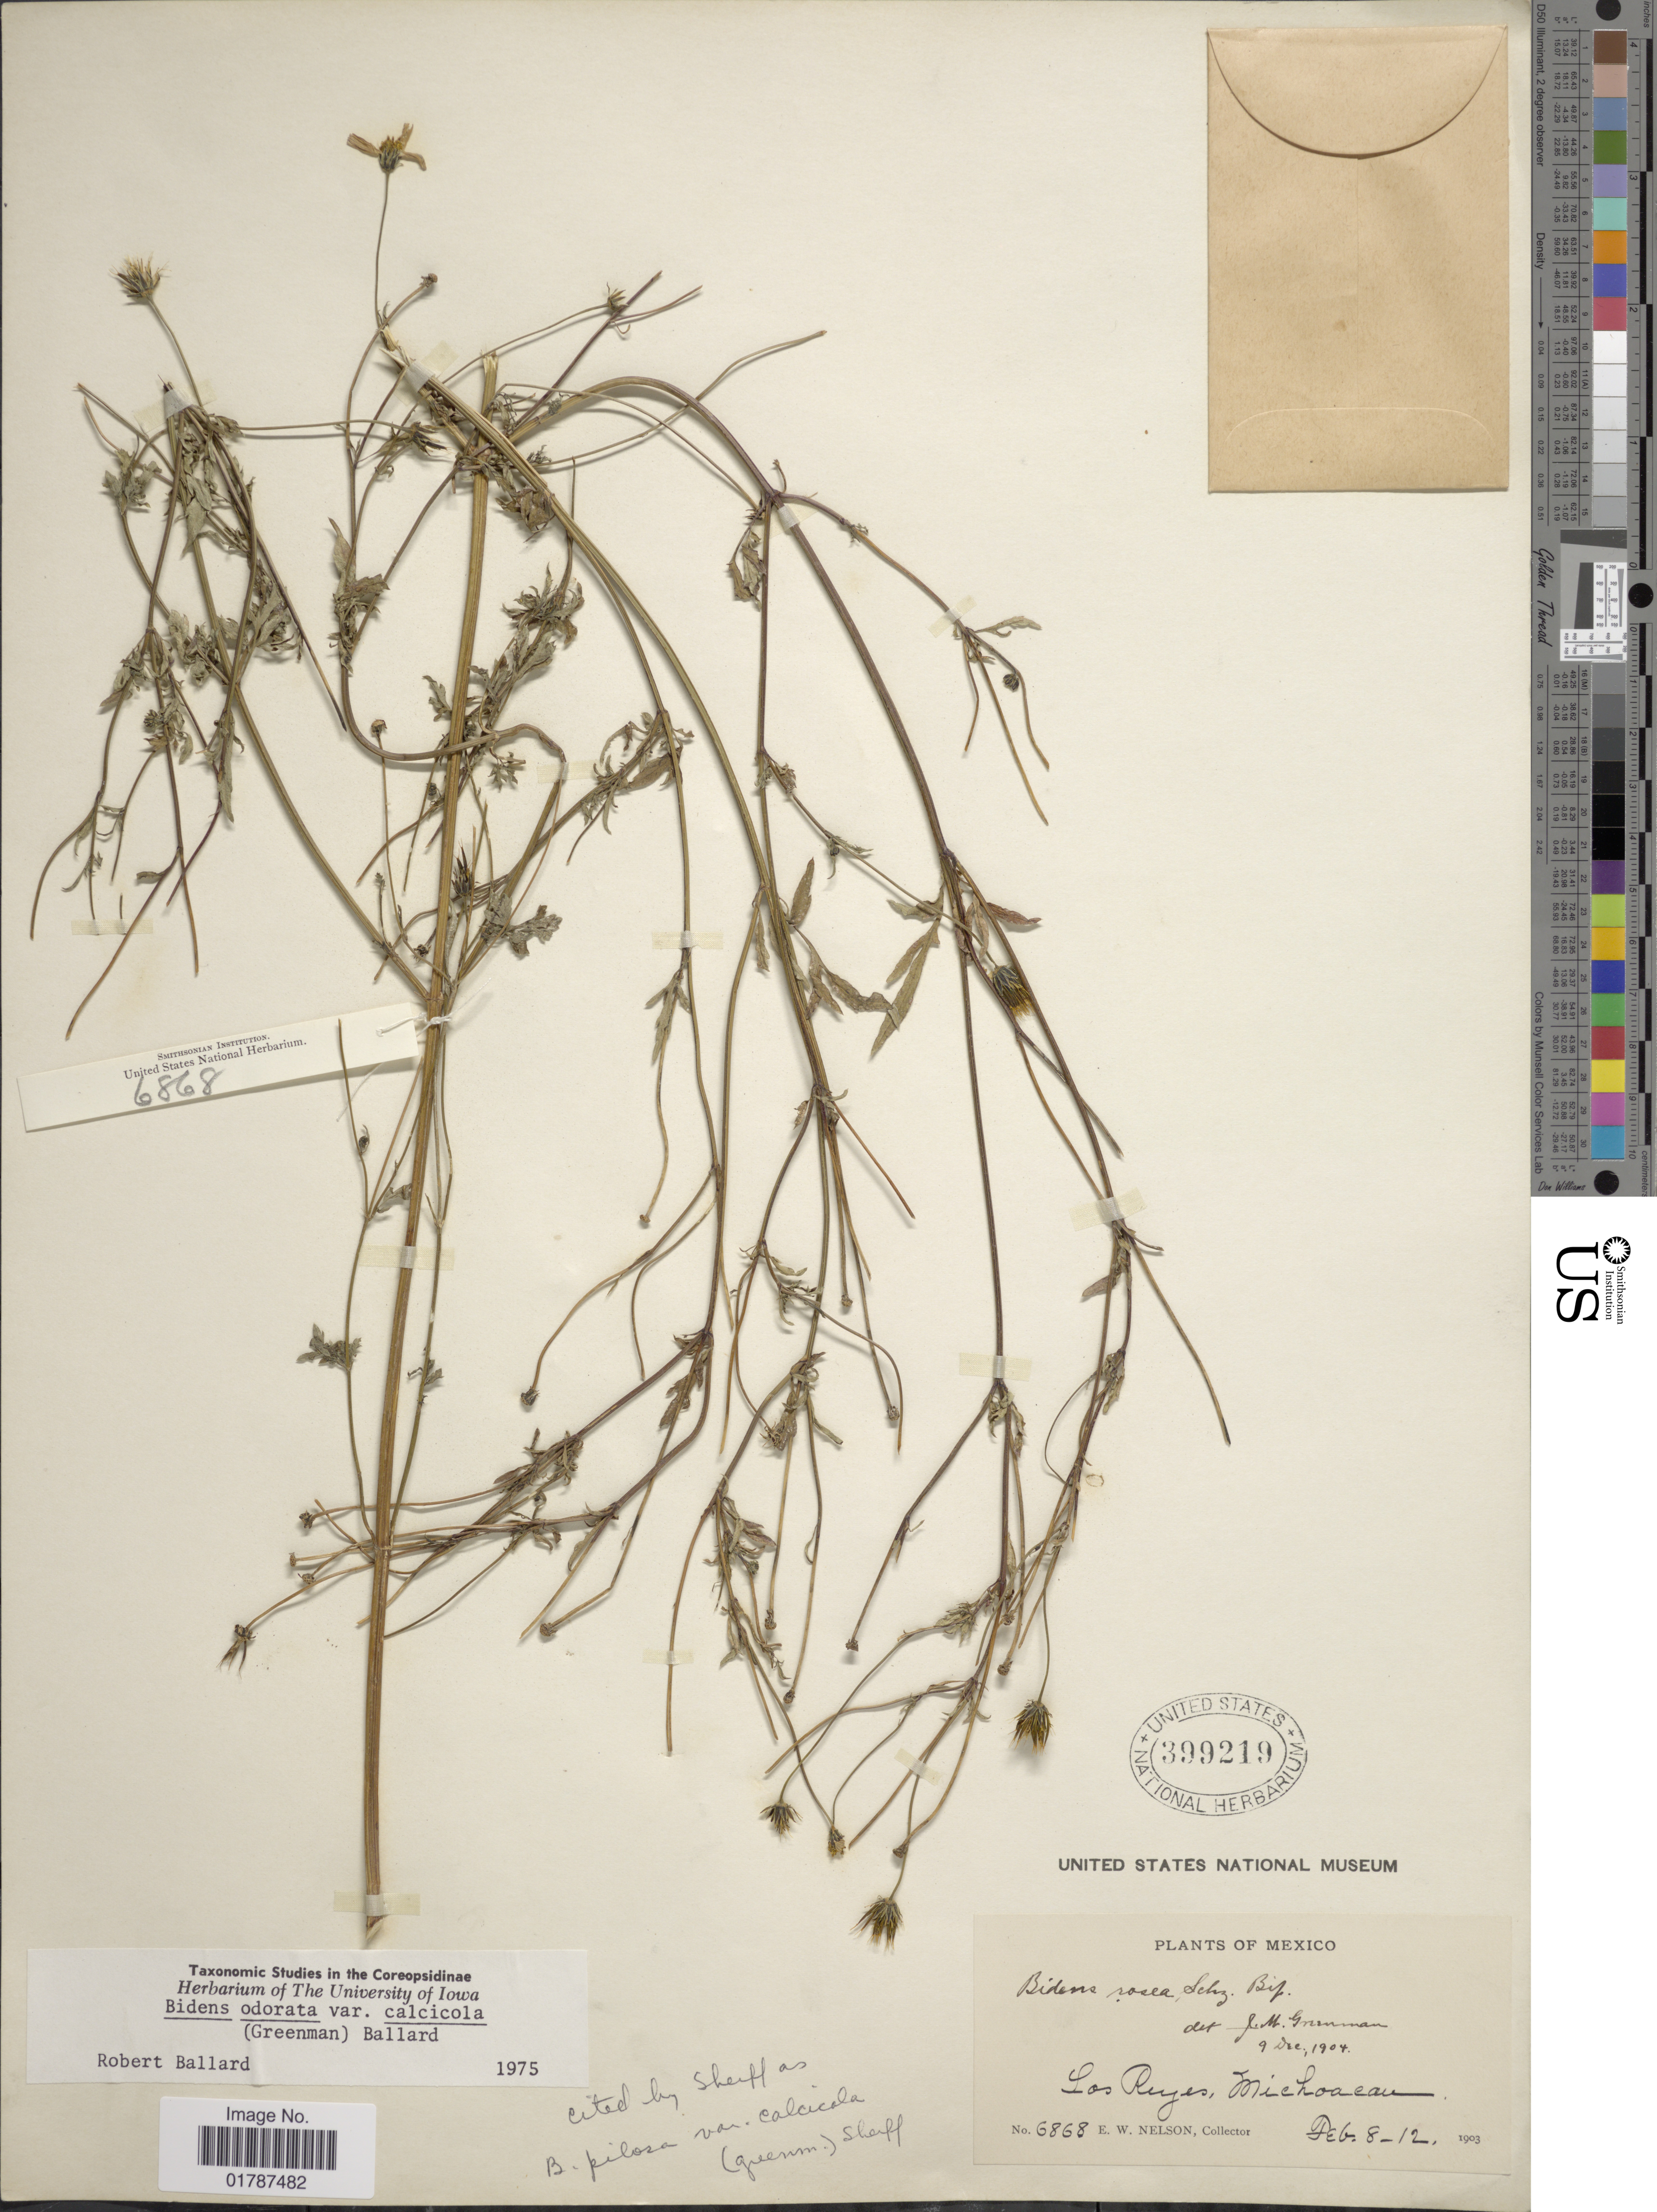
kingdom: Plantae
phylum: Tracheophyta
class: Magnoliopsida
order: Asterales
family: Asteraceae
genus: Bidens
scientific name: Bidens odorata var. calcicola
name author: (Greenm.) Ballard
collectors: E. W. Nelson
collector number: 6868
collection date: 1903-02-08/1903-02-12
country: Mexico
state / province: Michoacán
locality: Los Reyes, Michoacan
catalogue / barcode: US 399219